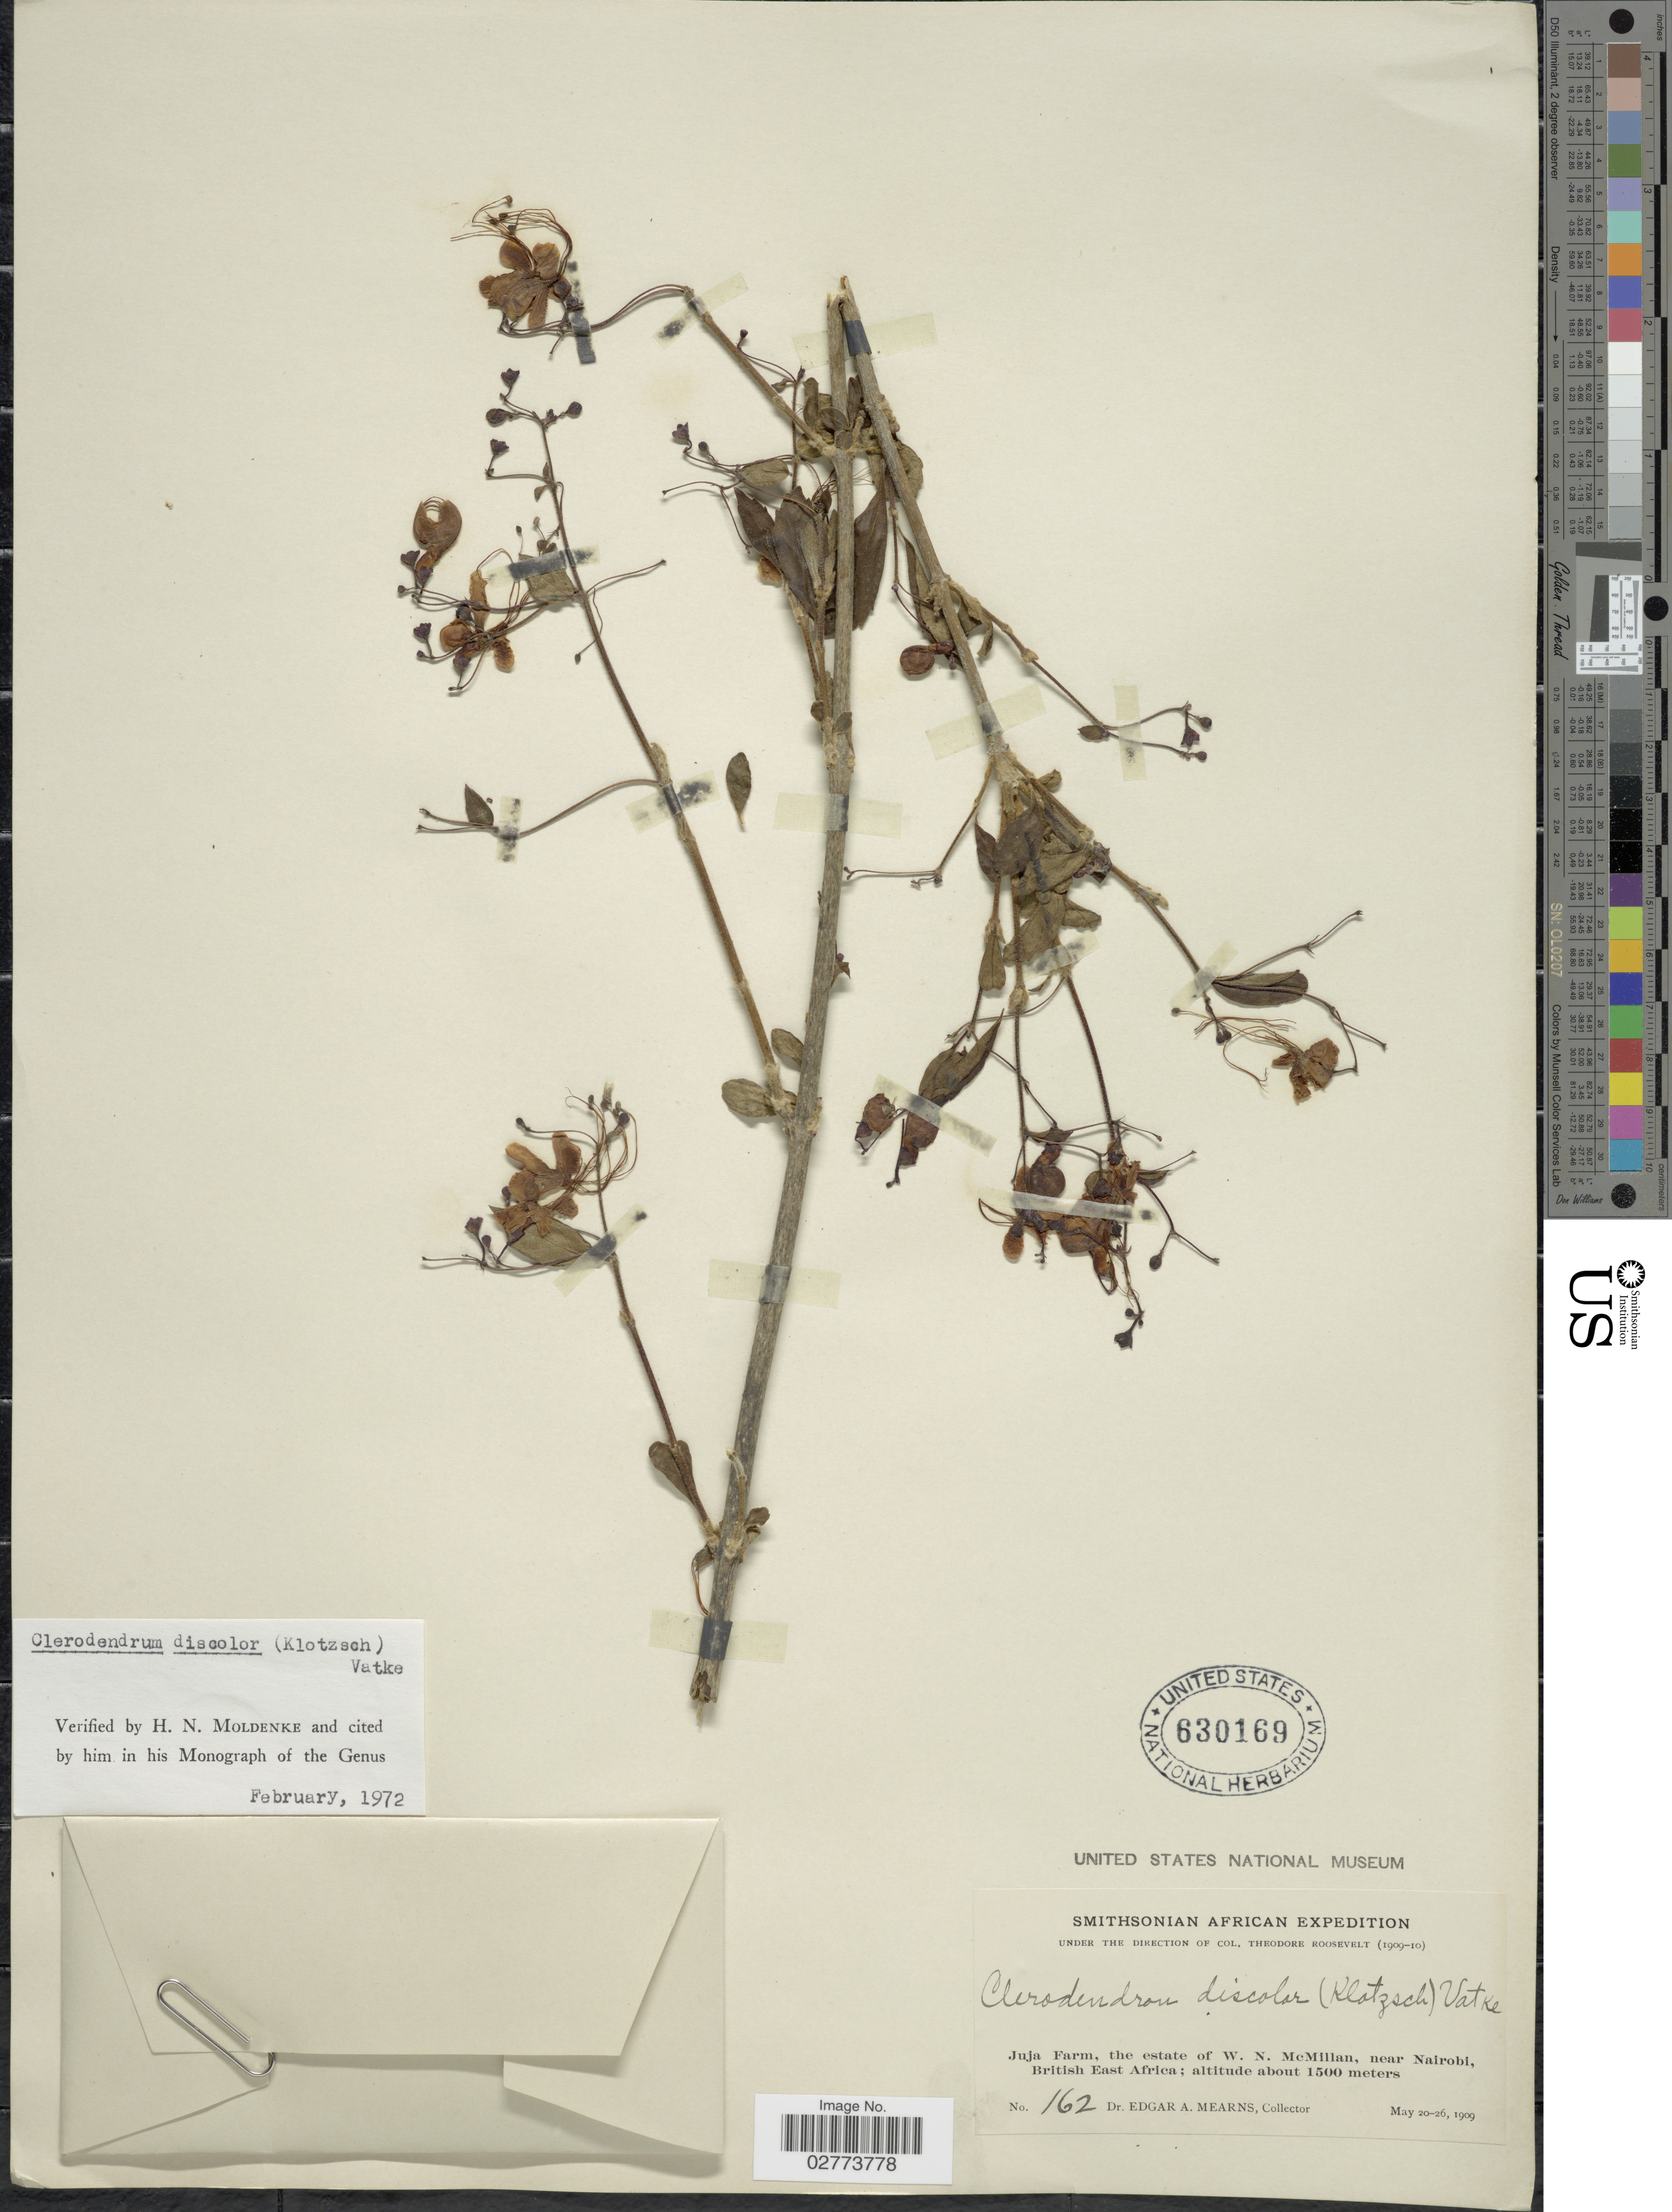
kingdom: Plantae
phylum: Tracheophyta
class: Magnoliopsida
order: Lamiales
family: Lamiaceae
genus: Clerodendrum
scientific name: Clerodendrum discolor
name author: (Klotzsch) Vatke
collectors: E. A. Mearns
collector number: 162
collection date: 1909-05-20/1909-05-26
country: Kenya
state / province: Nairobi Area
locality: Juja Farm, the estate of W. N. McMillan, near Nairobi, British East Africa.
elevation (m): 1500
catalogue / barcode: US 630169